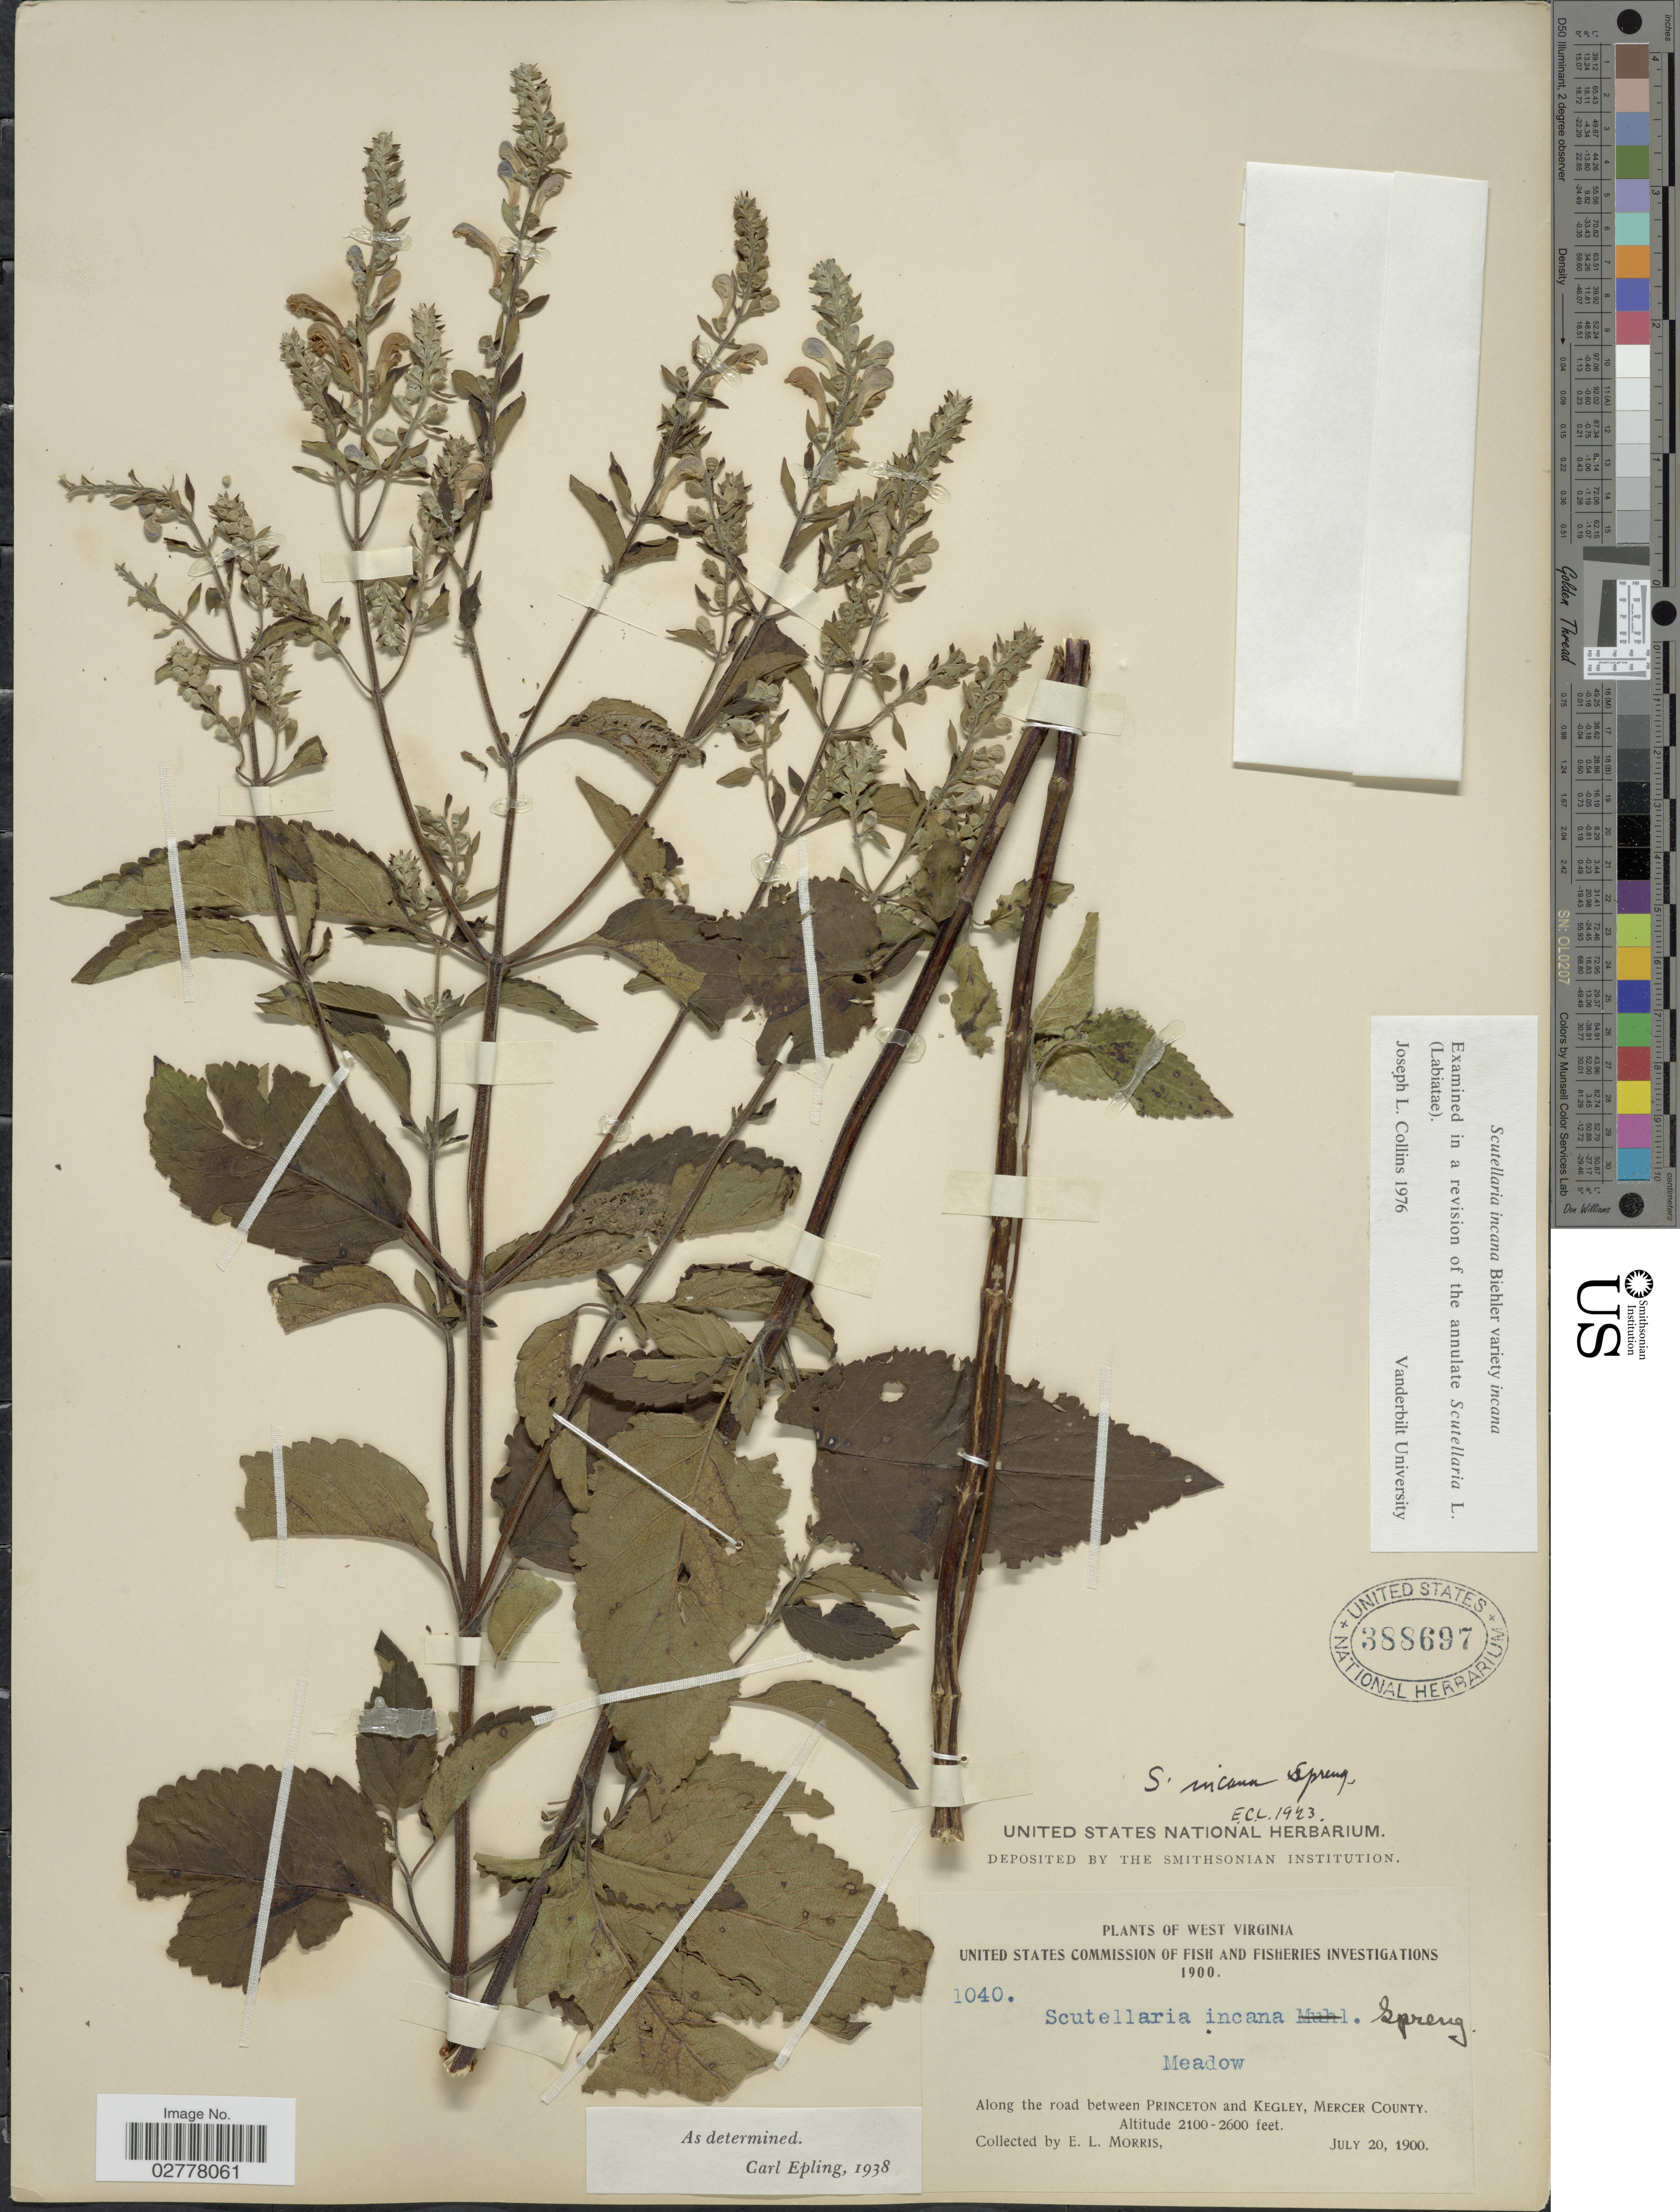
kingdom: Plantae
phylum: Tracheophyta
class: Magnoliopsida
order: Lamiales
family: Lamiaceae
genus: Scutellaria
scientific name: Scutellaria incana var. incana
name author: Biehler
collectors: E. Morris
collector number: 1040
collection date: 1900-07-20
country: United States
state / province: West Virginia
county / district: Mercer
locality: Meadow. Along the road between Princeton and Kegley, Mercer County.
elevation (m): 640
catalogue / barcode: US 388697